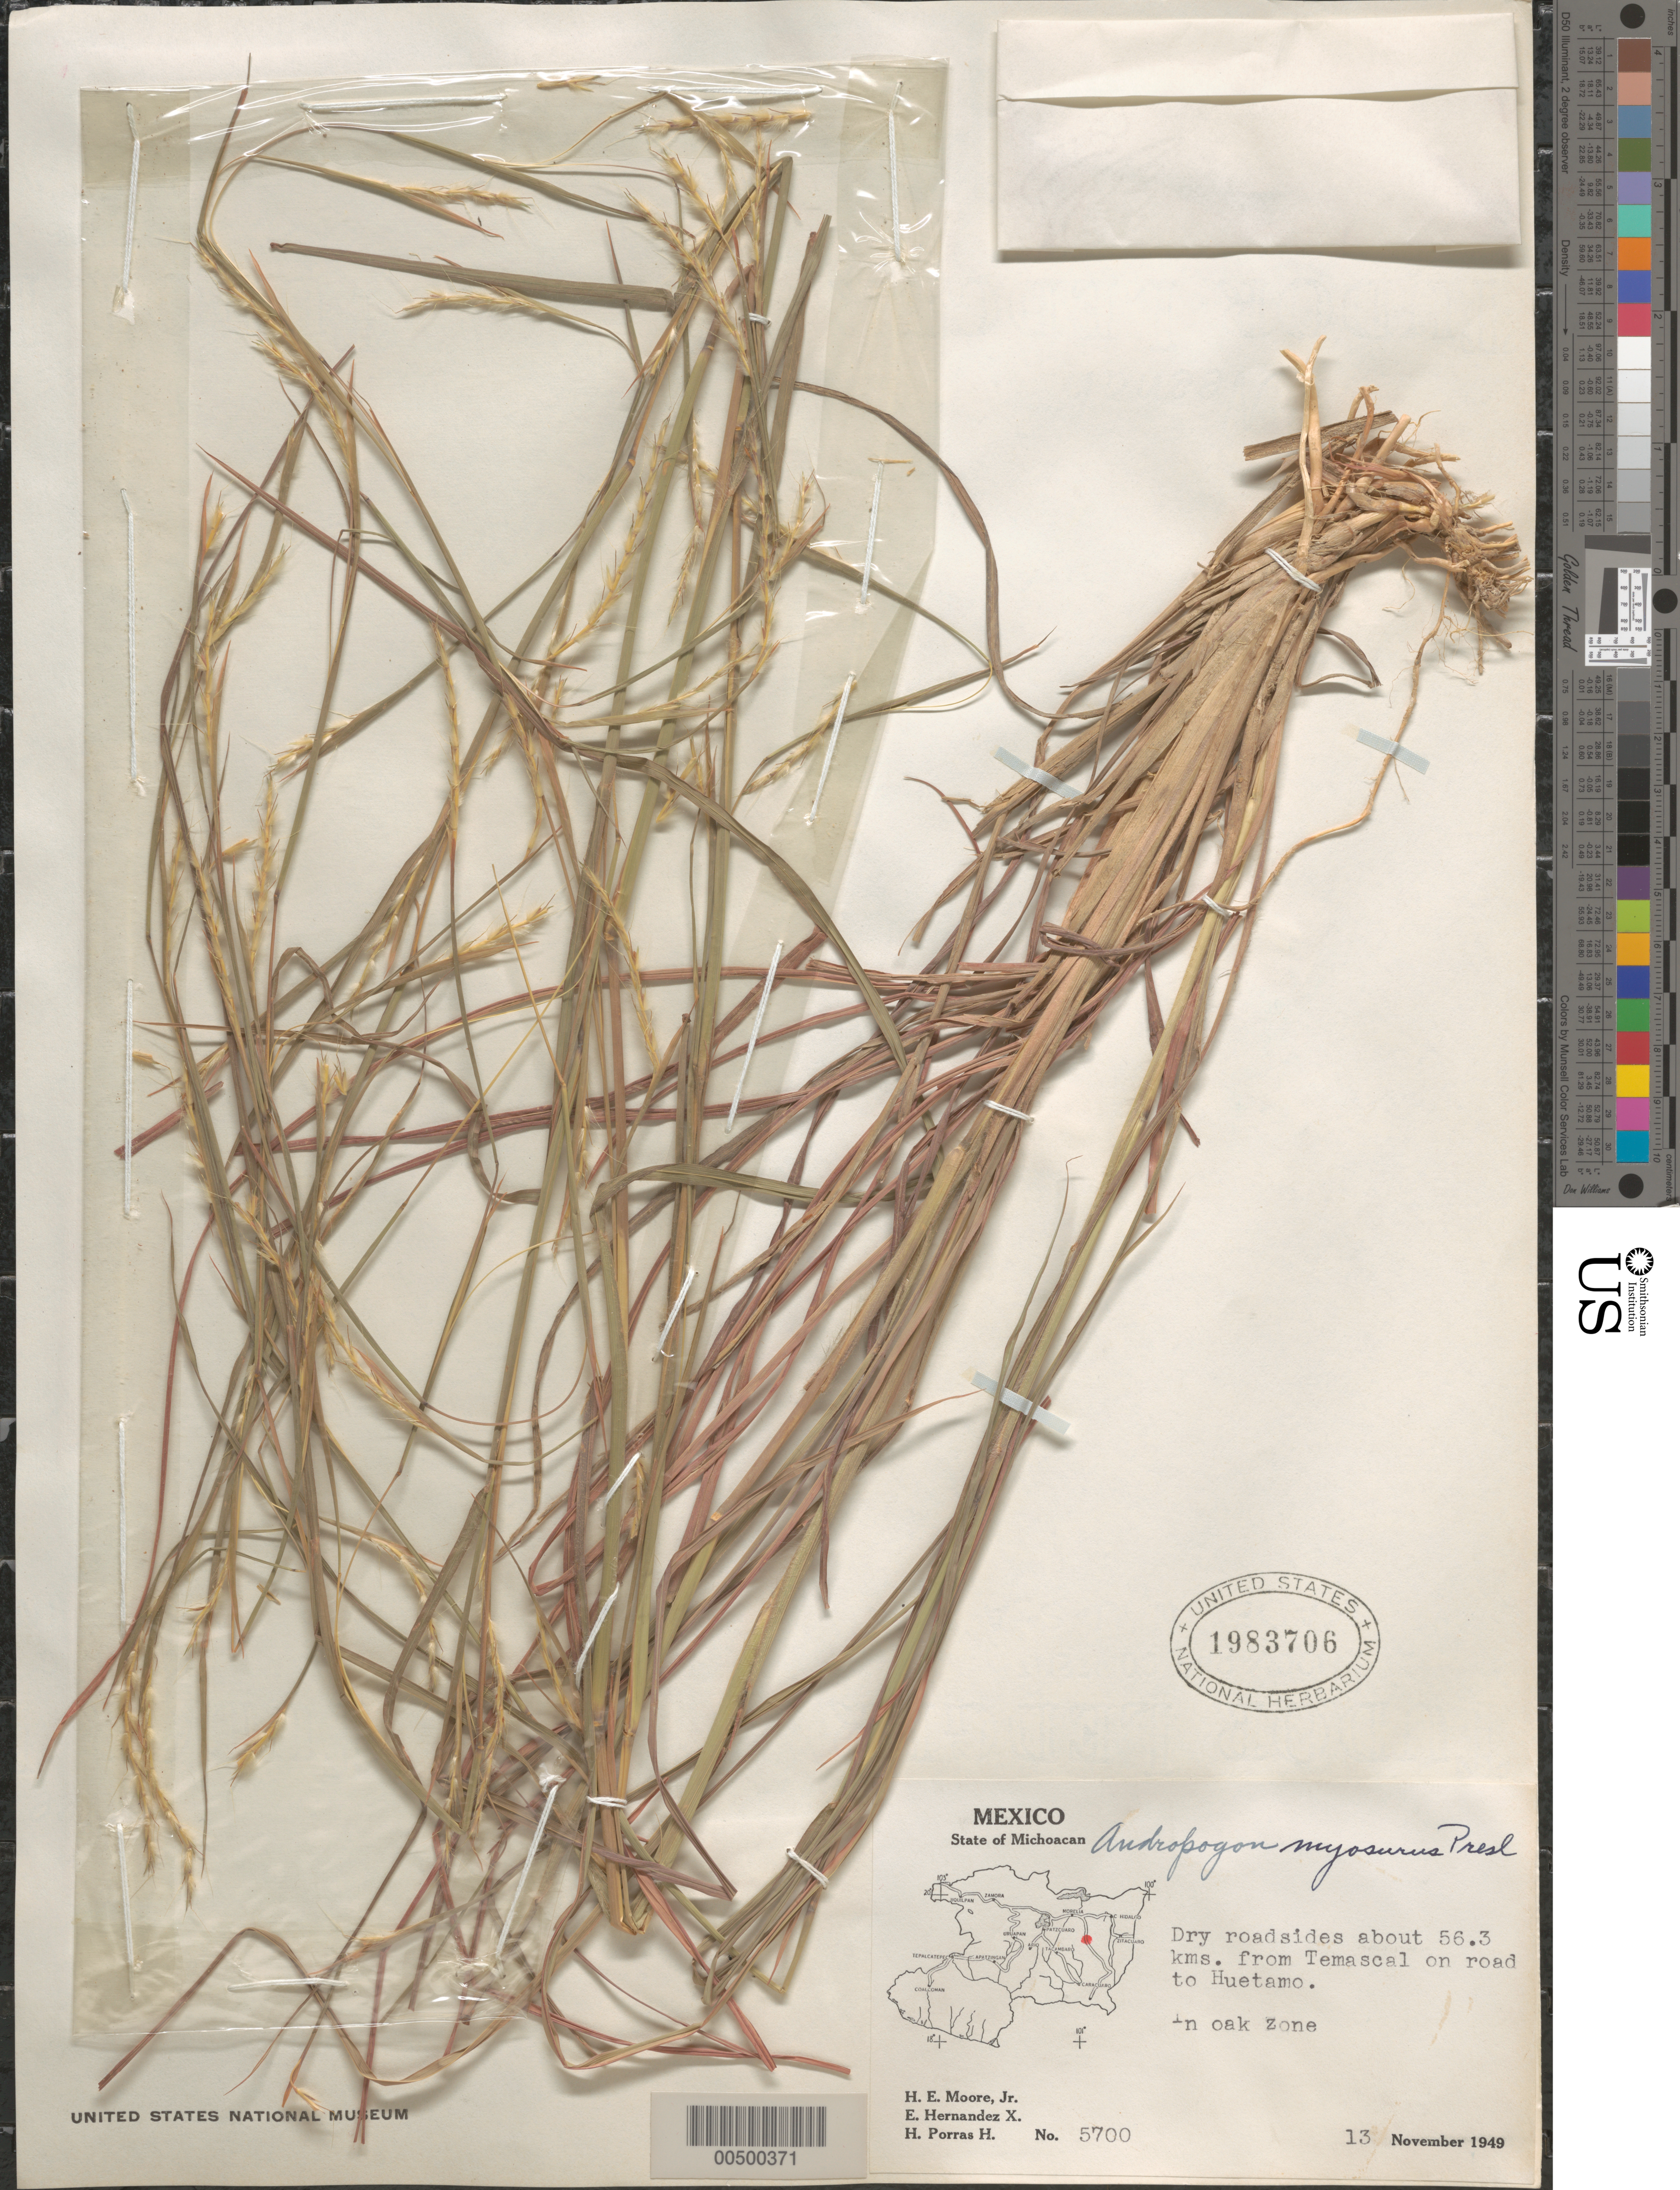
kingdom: Plantae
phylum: Tracheophyta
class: Liliopsida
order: Poales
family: Poaceae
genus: Schizachyrium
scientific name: Schizachyrium sanguineum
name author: (Retz.) Alston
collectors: H. E. Moore, E. I. Hernández-X. & H. Porras-H.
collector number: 5700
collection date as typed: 13 Nov 1949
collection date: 1949-11-13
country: Mexico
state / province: Michoacán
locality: About 56.3 km from Temascal on rd to Huetamo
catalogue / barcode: US 1983706